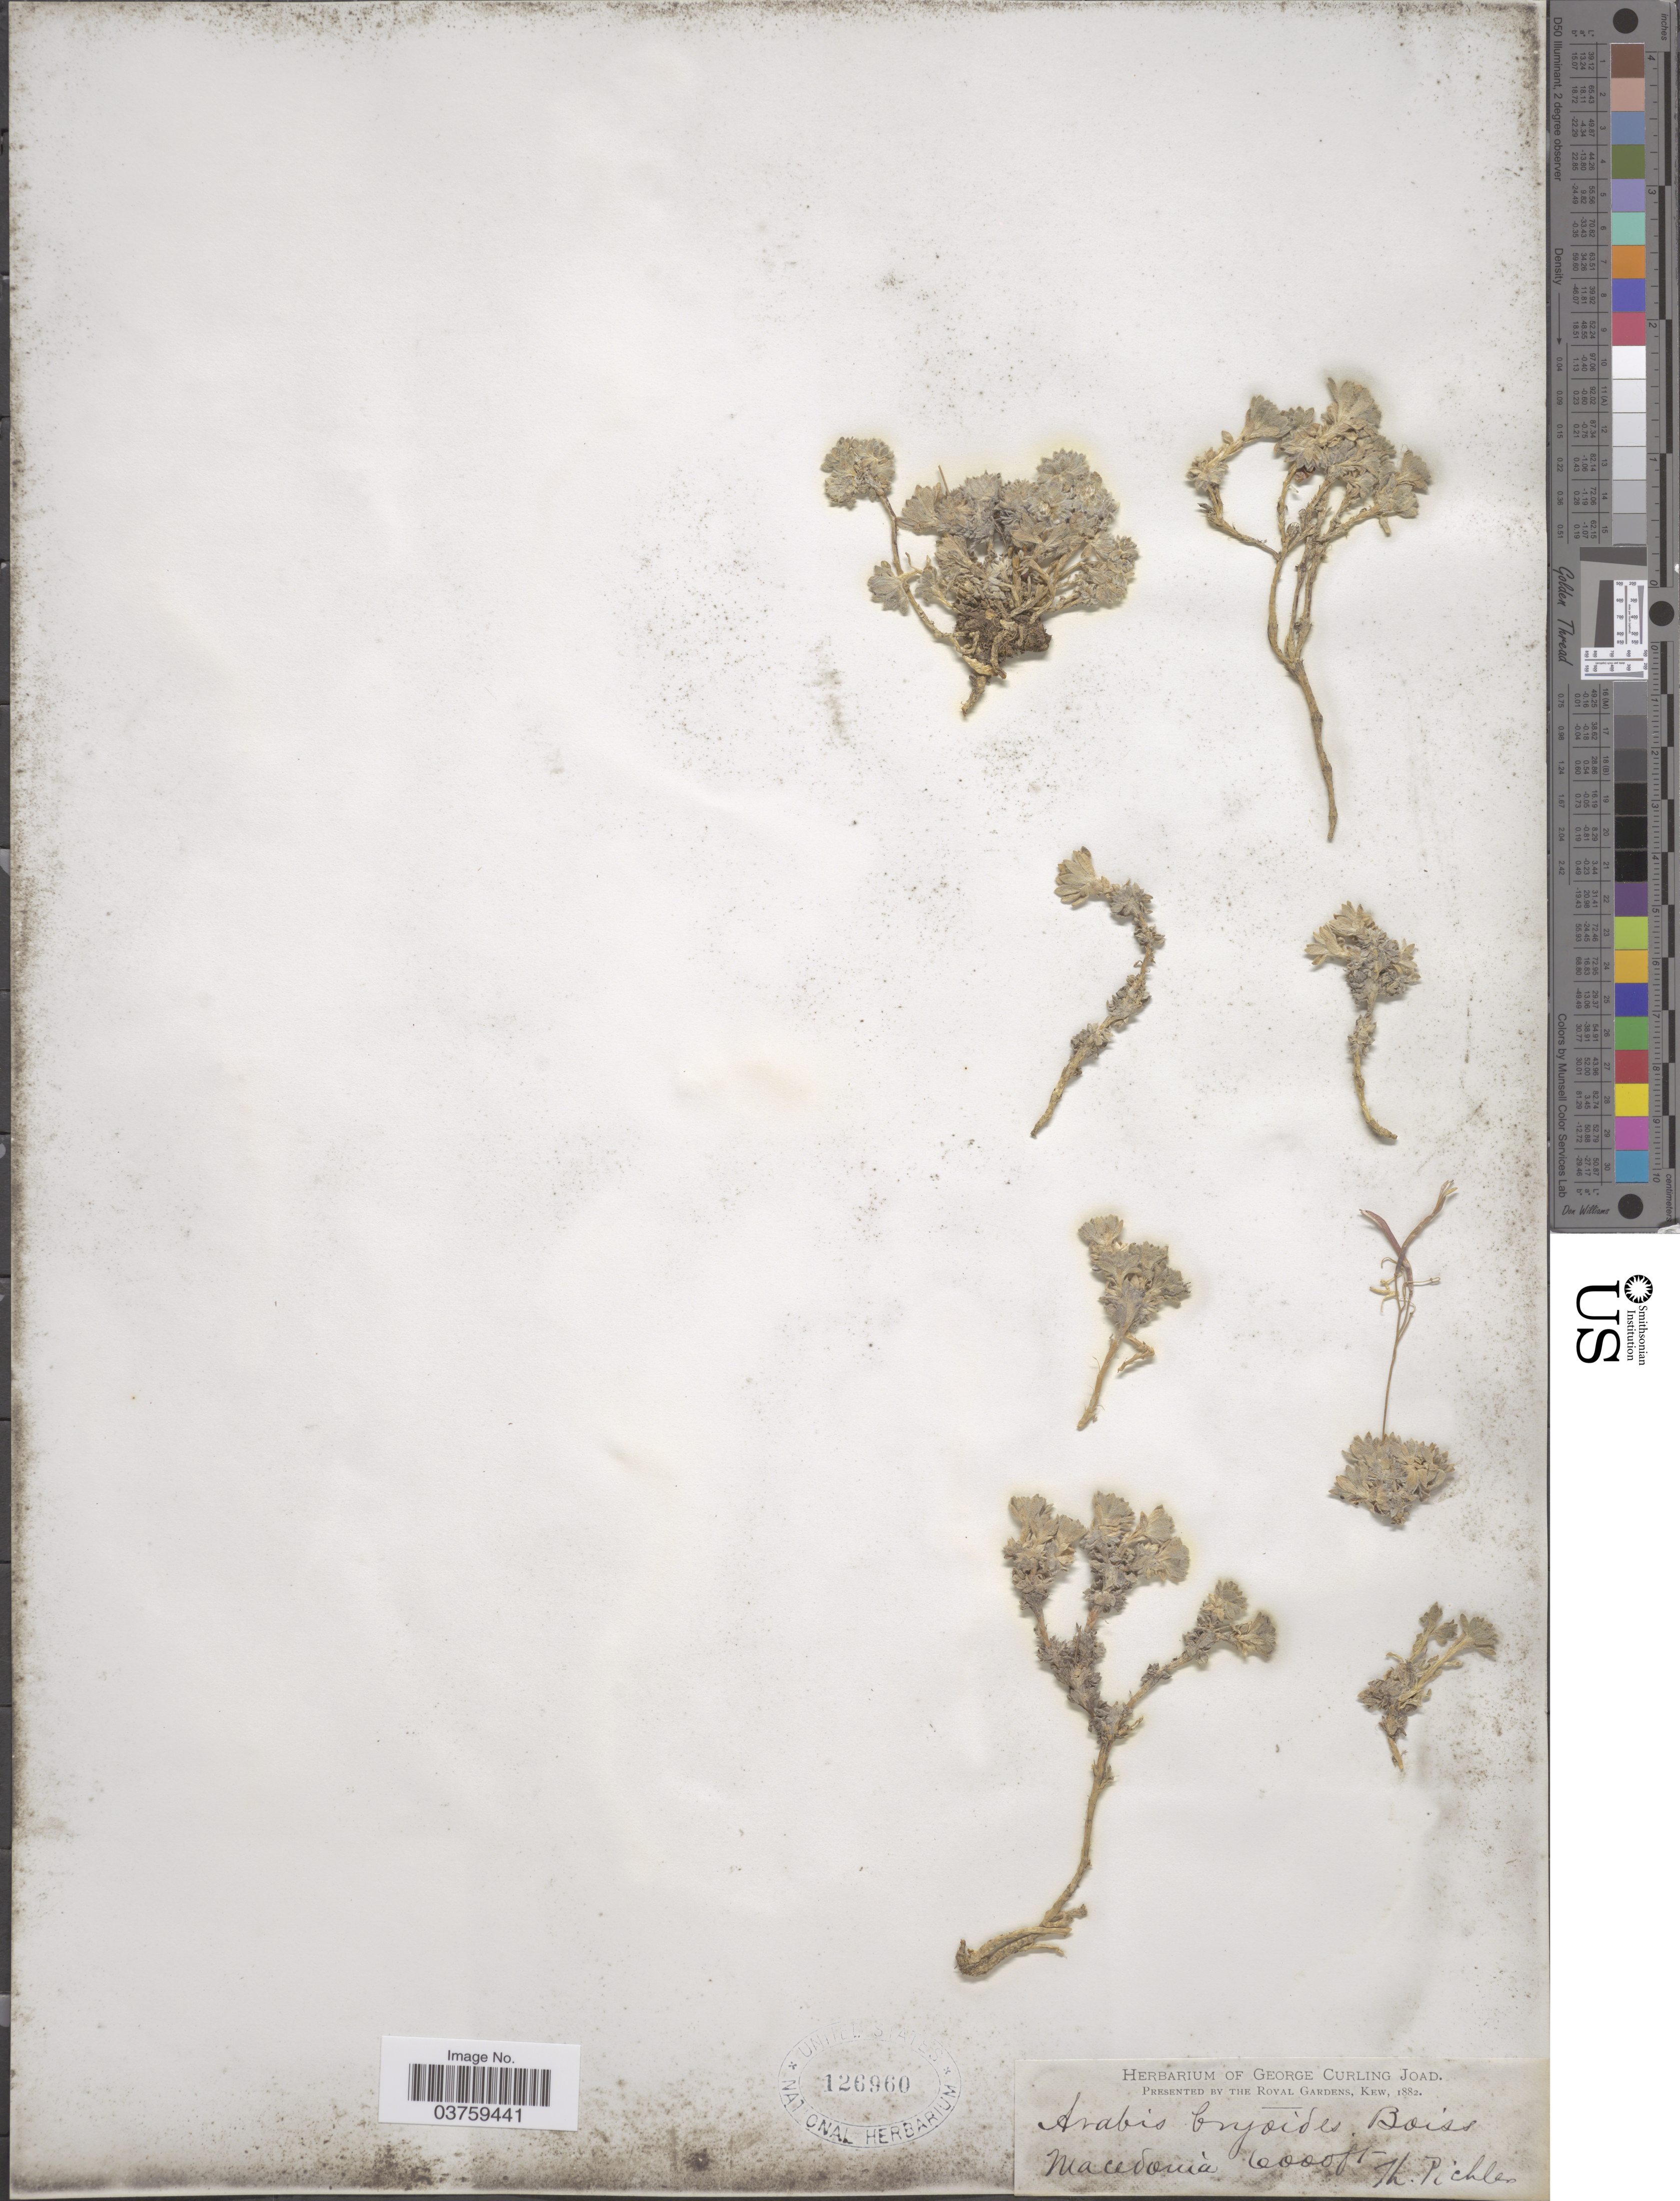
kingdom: Plantae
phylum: Tracheophyta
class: Magnoliopsida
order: Brassicales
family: Brassicaceae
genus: Arabis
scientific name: Arabis bryoides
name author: Boiss.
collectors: T. Pichler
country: North Macedonia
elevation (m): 1829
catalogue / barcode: US 126960